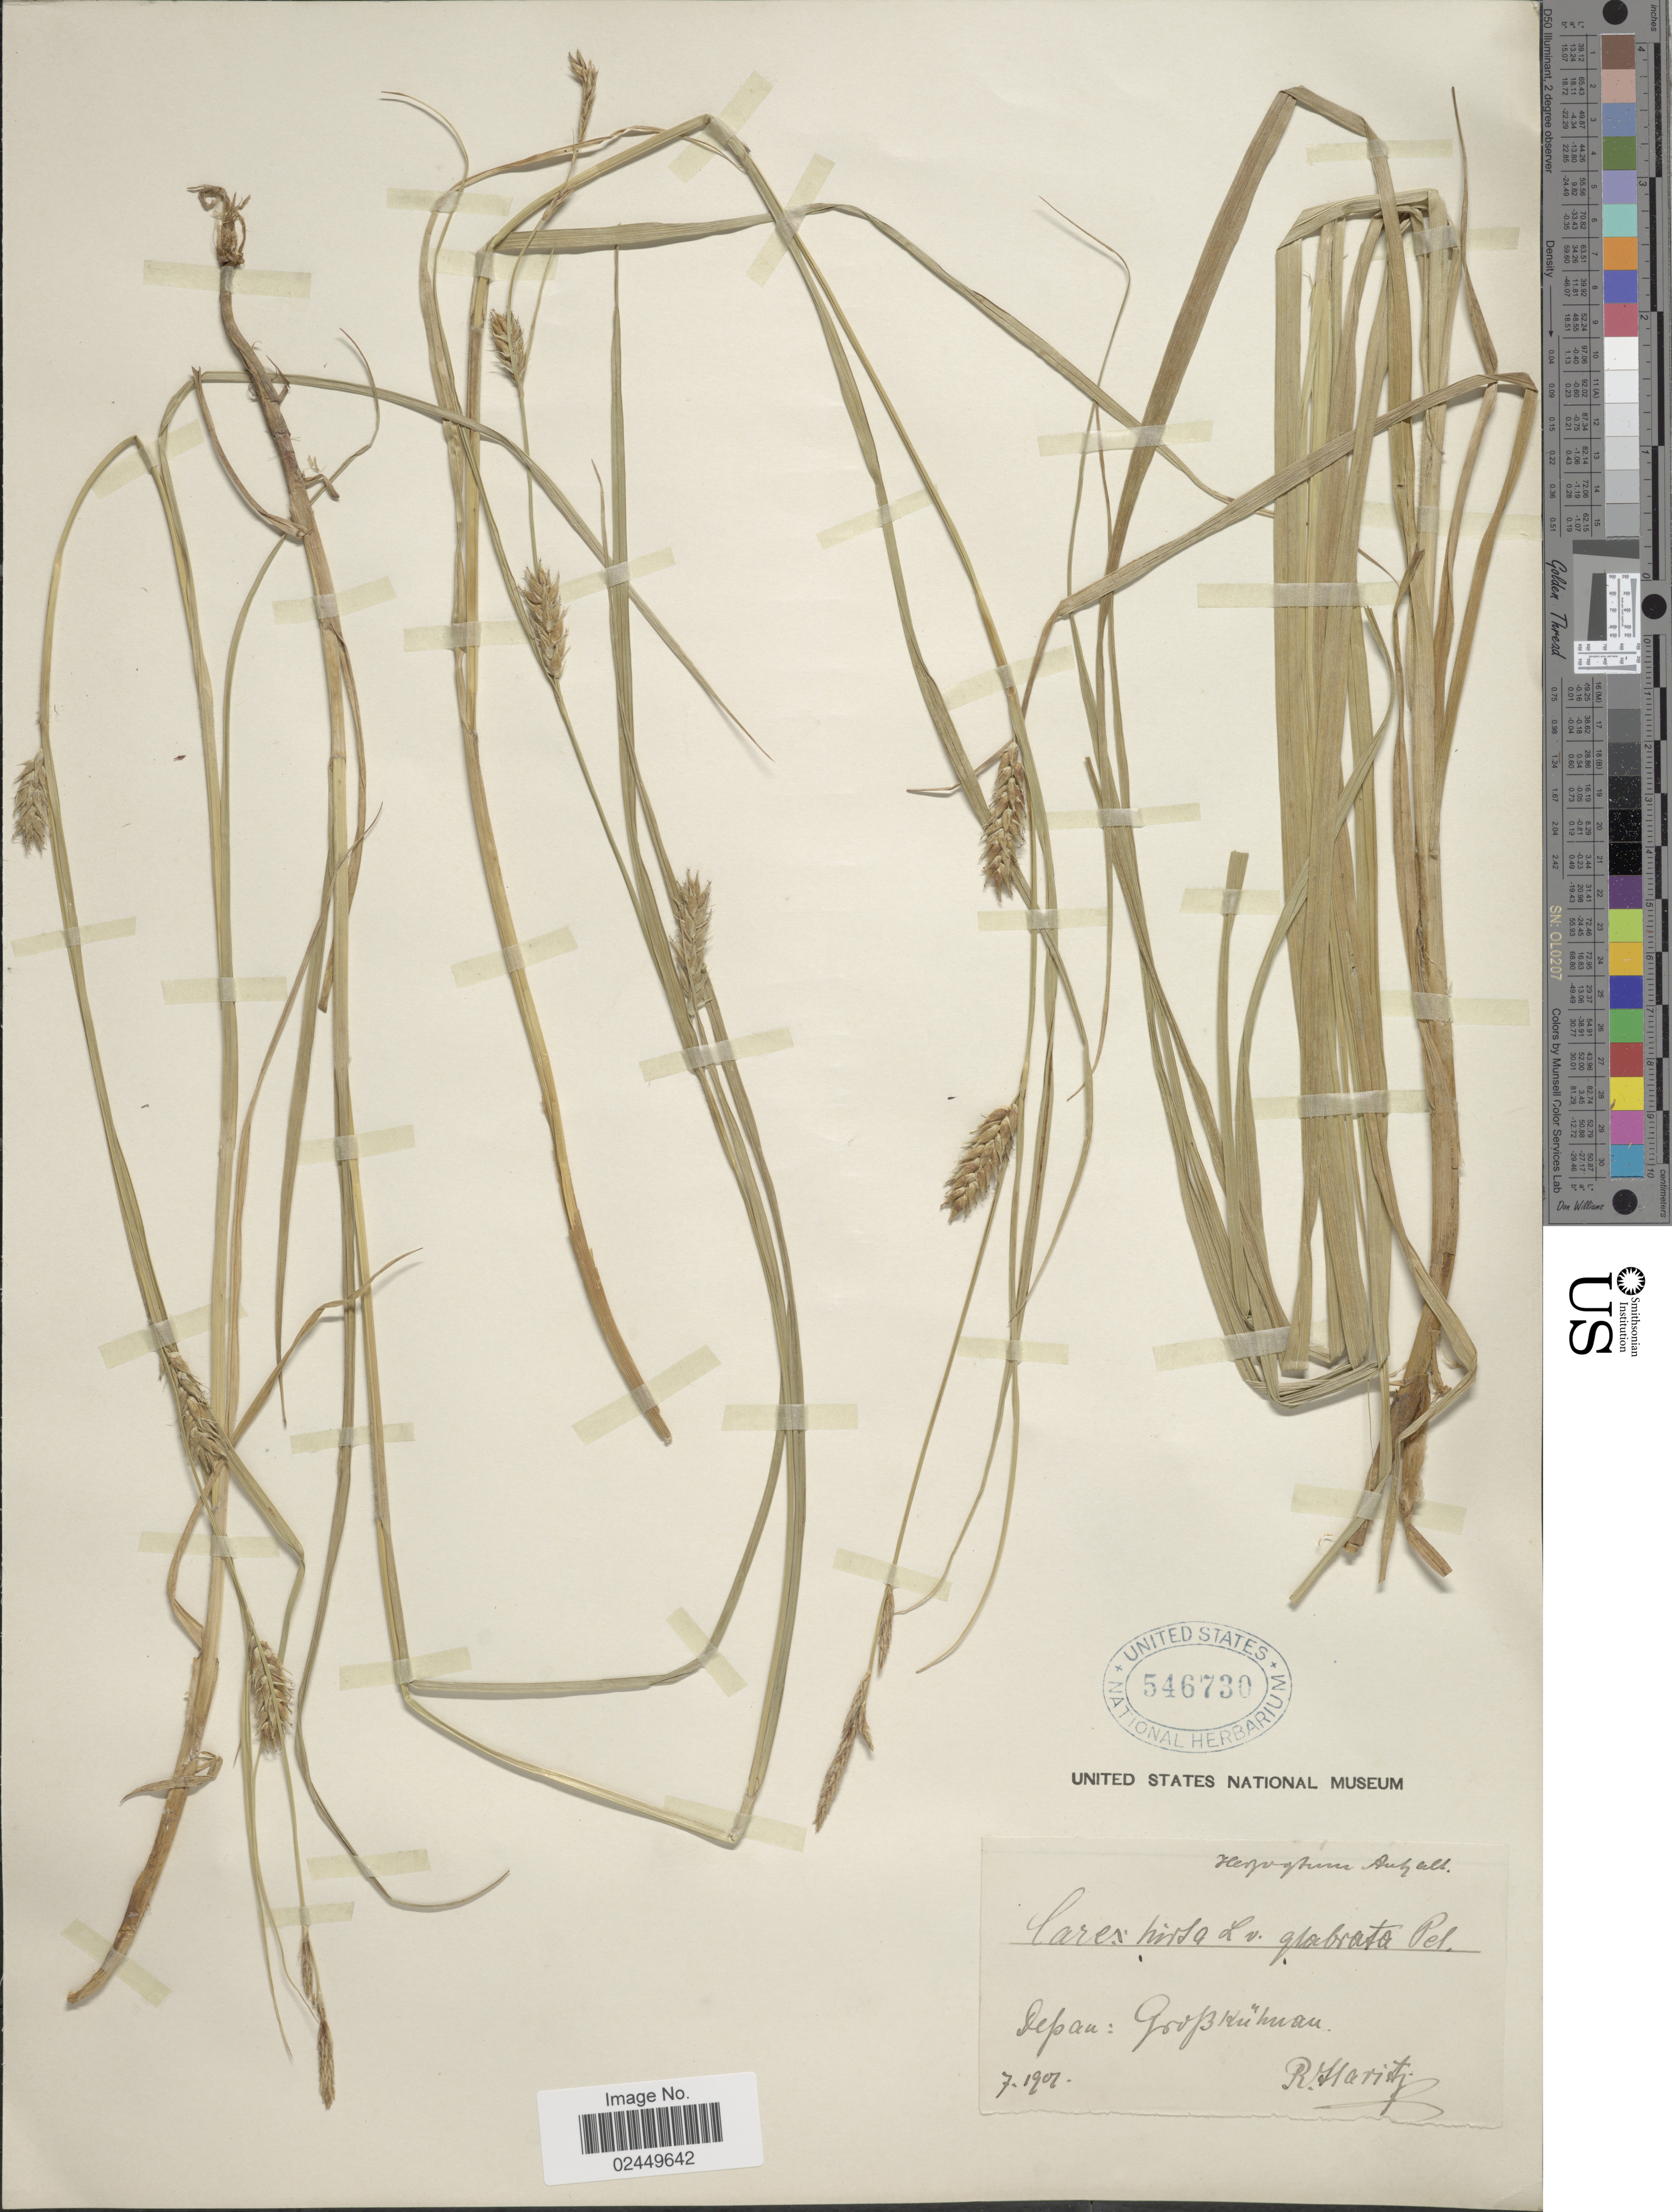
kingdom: Plantae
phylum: Tracheophyta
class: Liliopsida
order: Poales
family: Cyperaceae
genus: Carex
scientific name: Carex hirta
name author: L.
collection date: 1901-07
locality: Depau: Grob Kuknau. [interpreted]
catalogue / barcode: US 546730